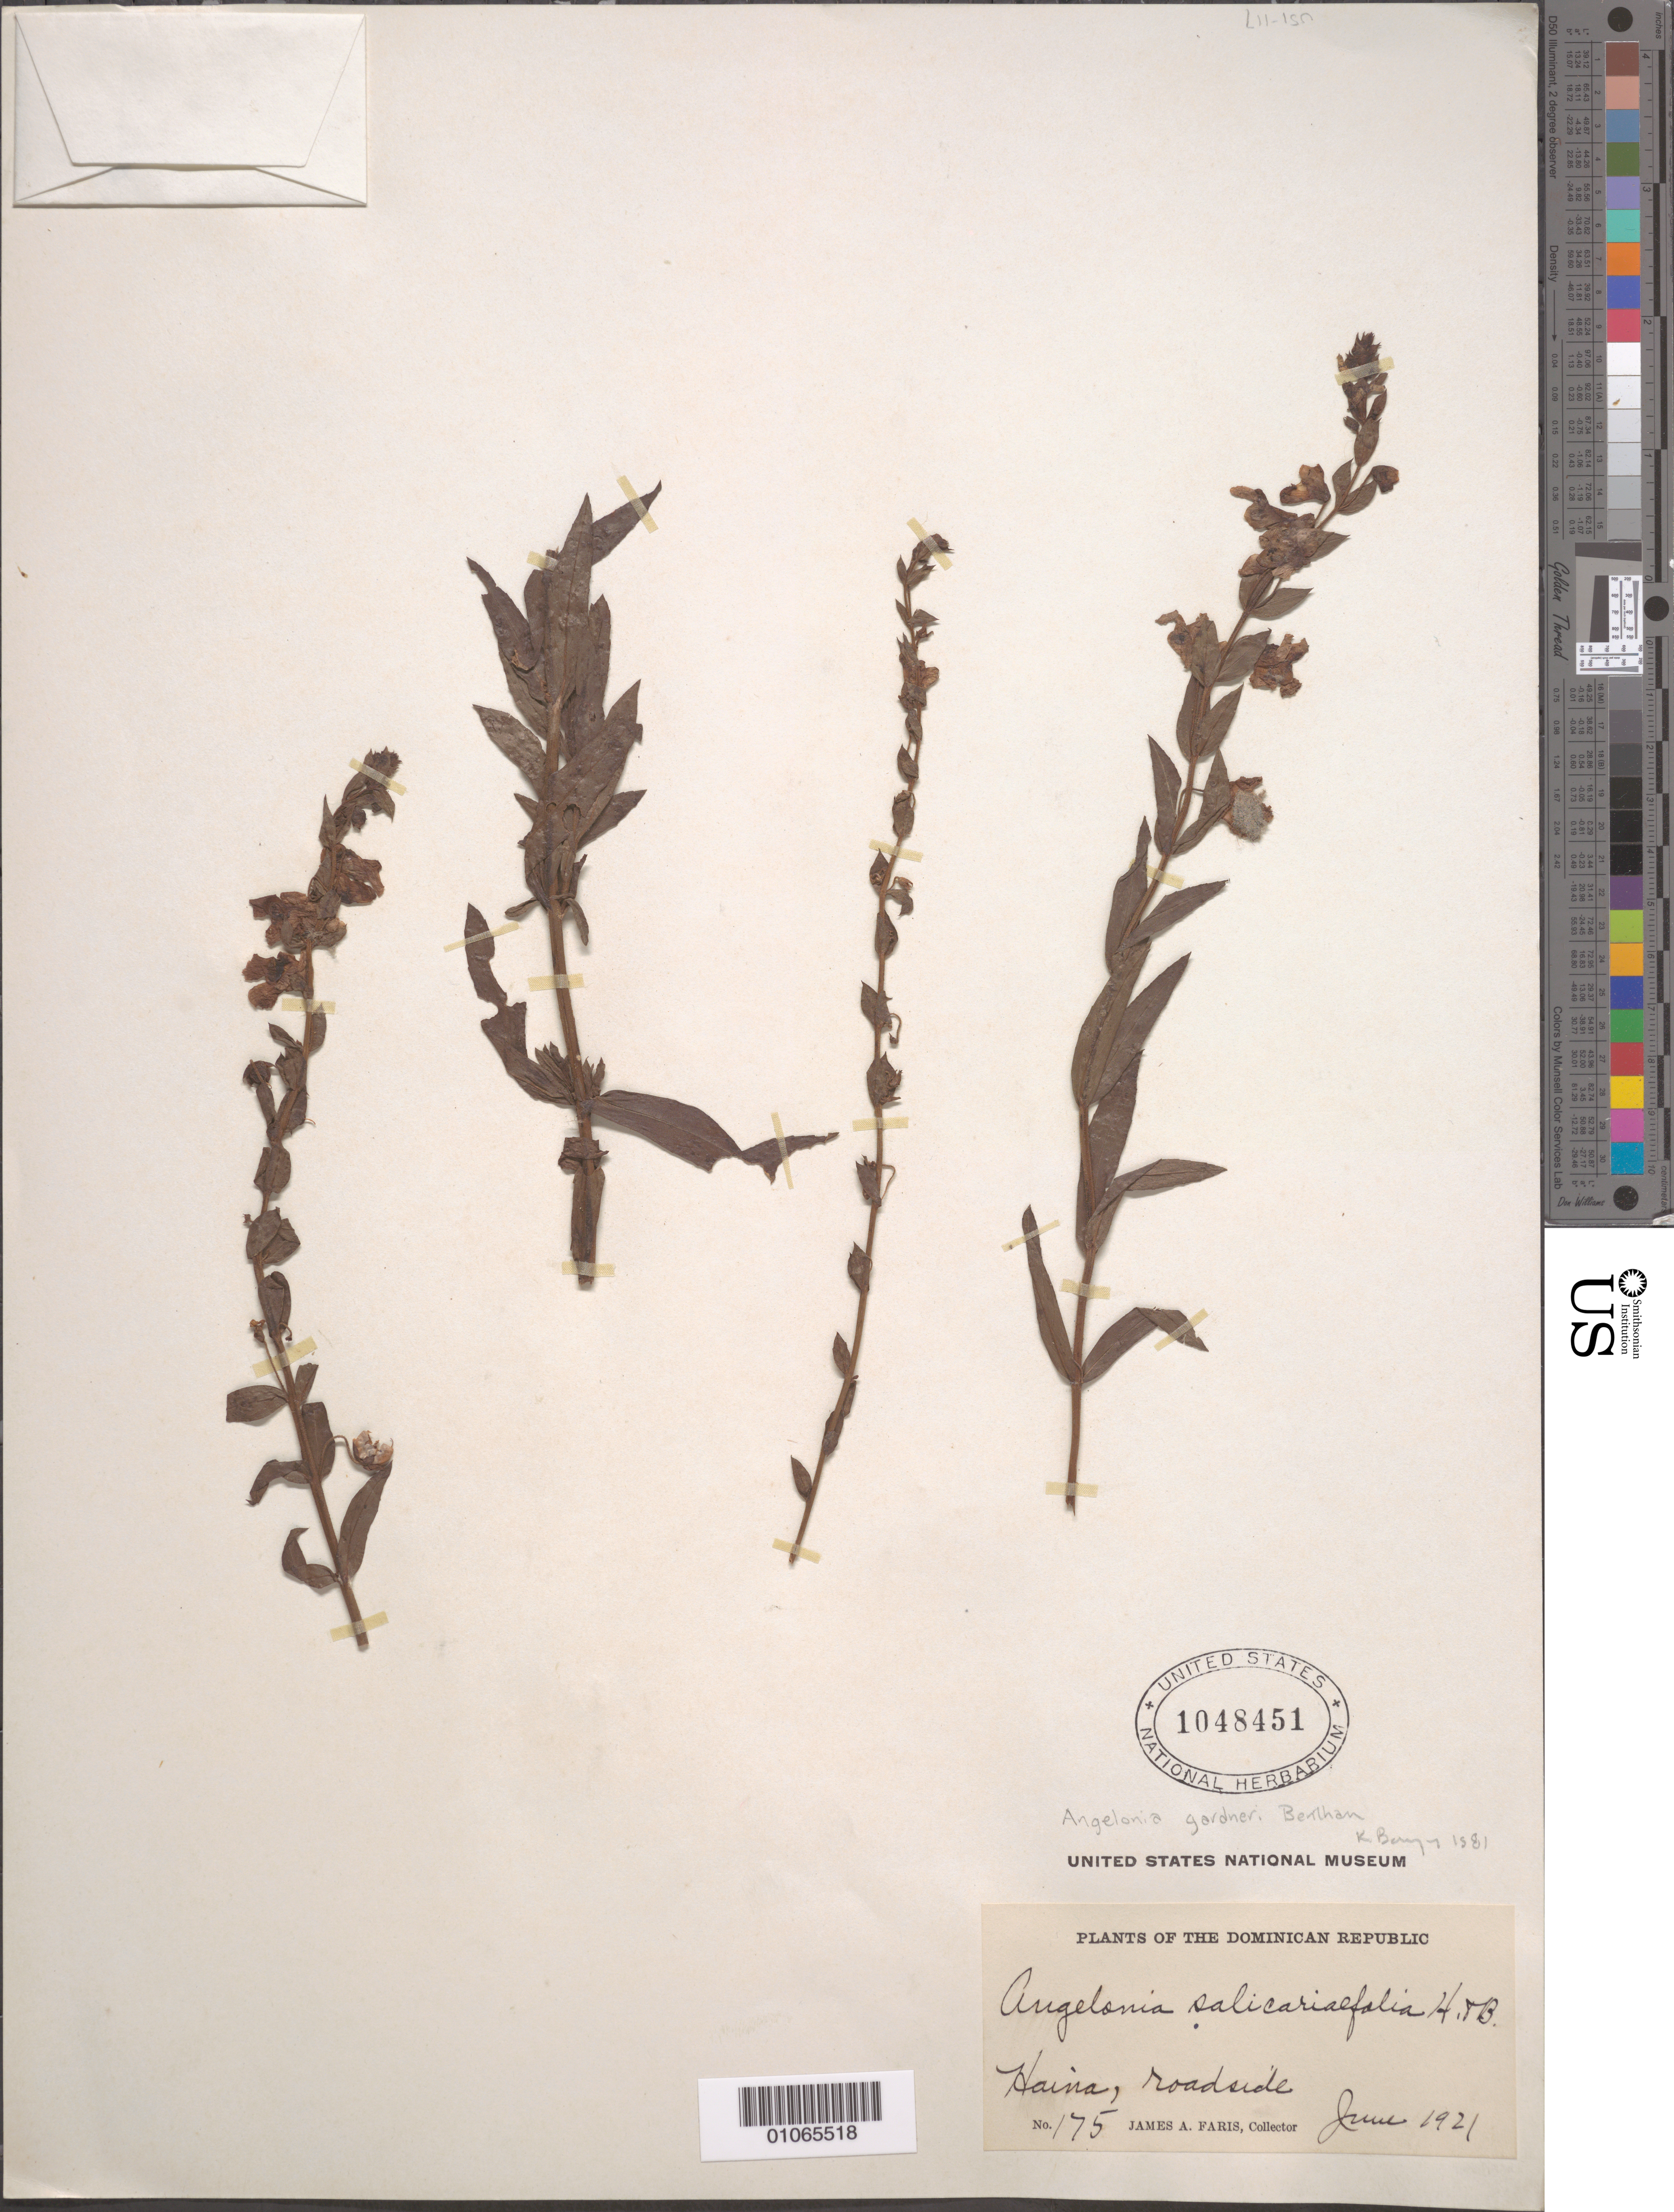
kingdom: Plantae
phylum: Tracheophyta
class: Magnoliopsida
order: Lamiales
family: Plantaginaceae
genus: Angelonia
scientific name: Angelonia gardneri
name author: Hook.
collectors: J. Faris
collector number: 175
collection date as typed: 01 Jun 1921 to 30 Jun 1921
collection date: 1921-06-01/1921-06-30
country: Dominican Republic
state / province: San Cristóbal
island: Hispaniola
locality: Haina, roadside.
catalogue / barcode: US 1048451